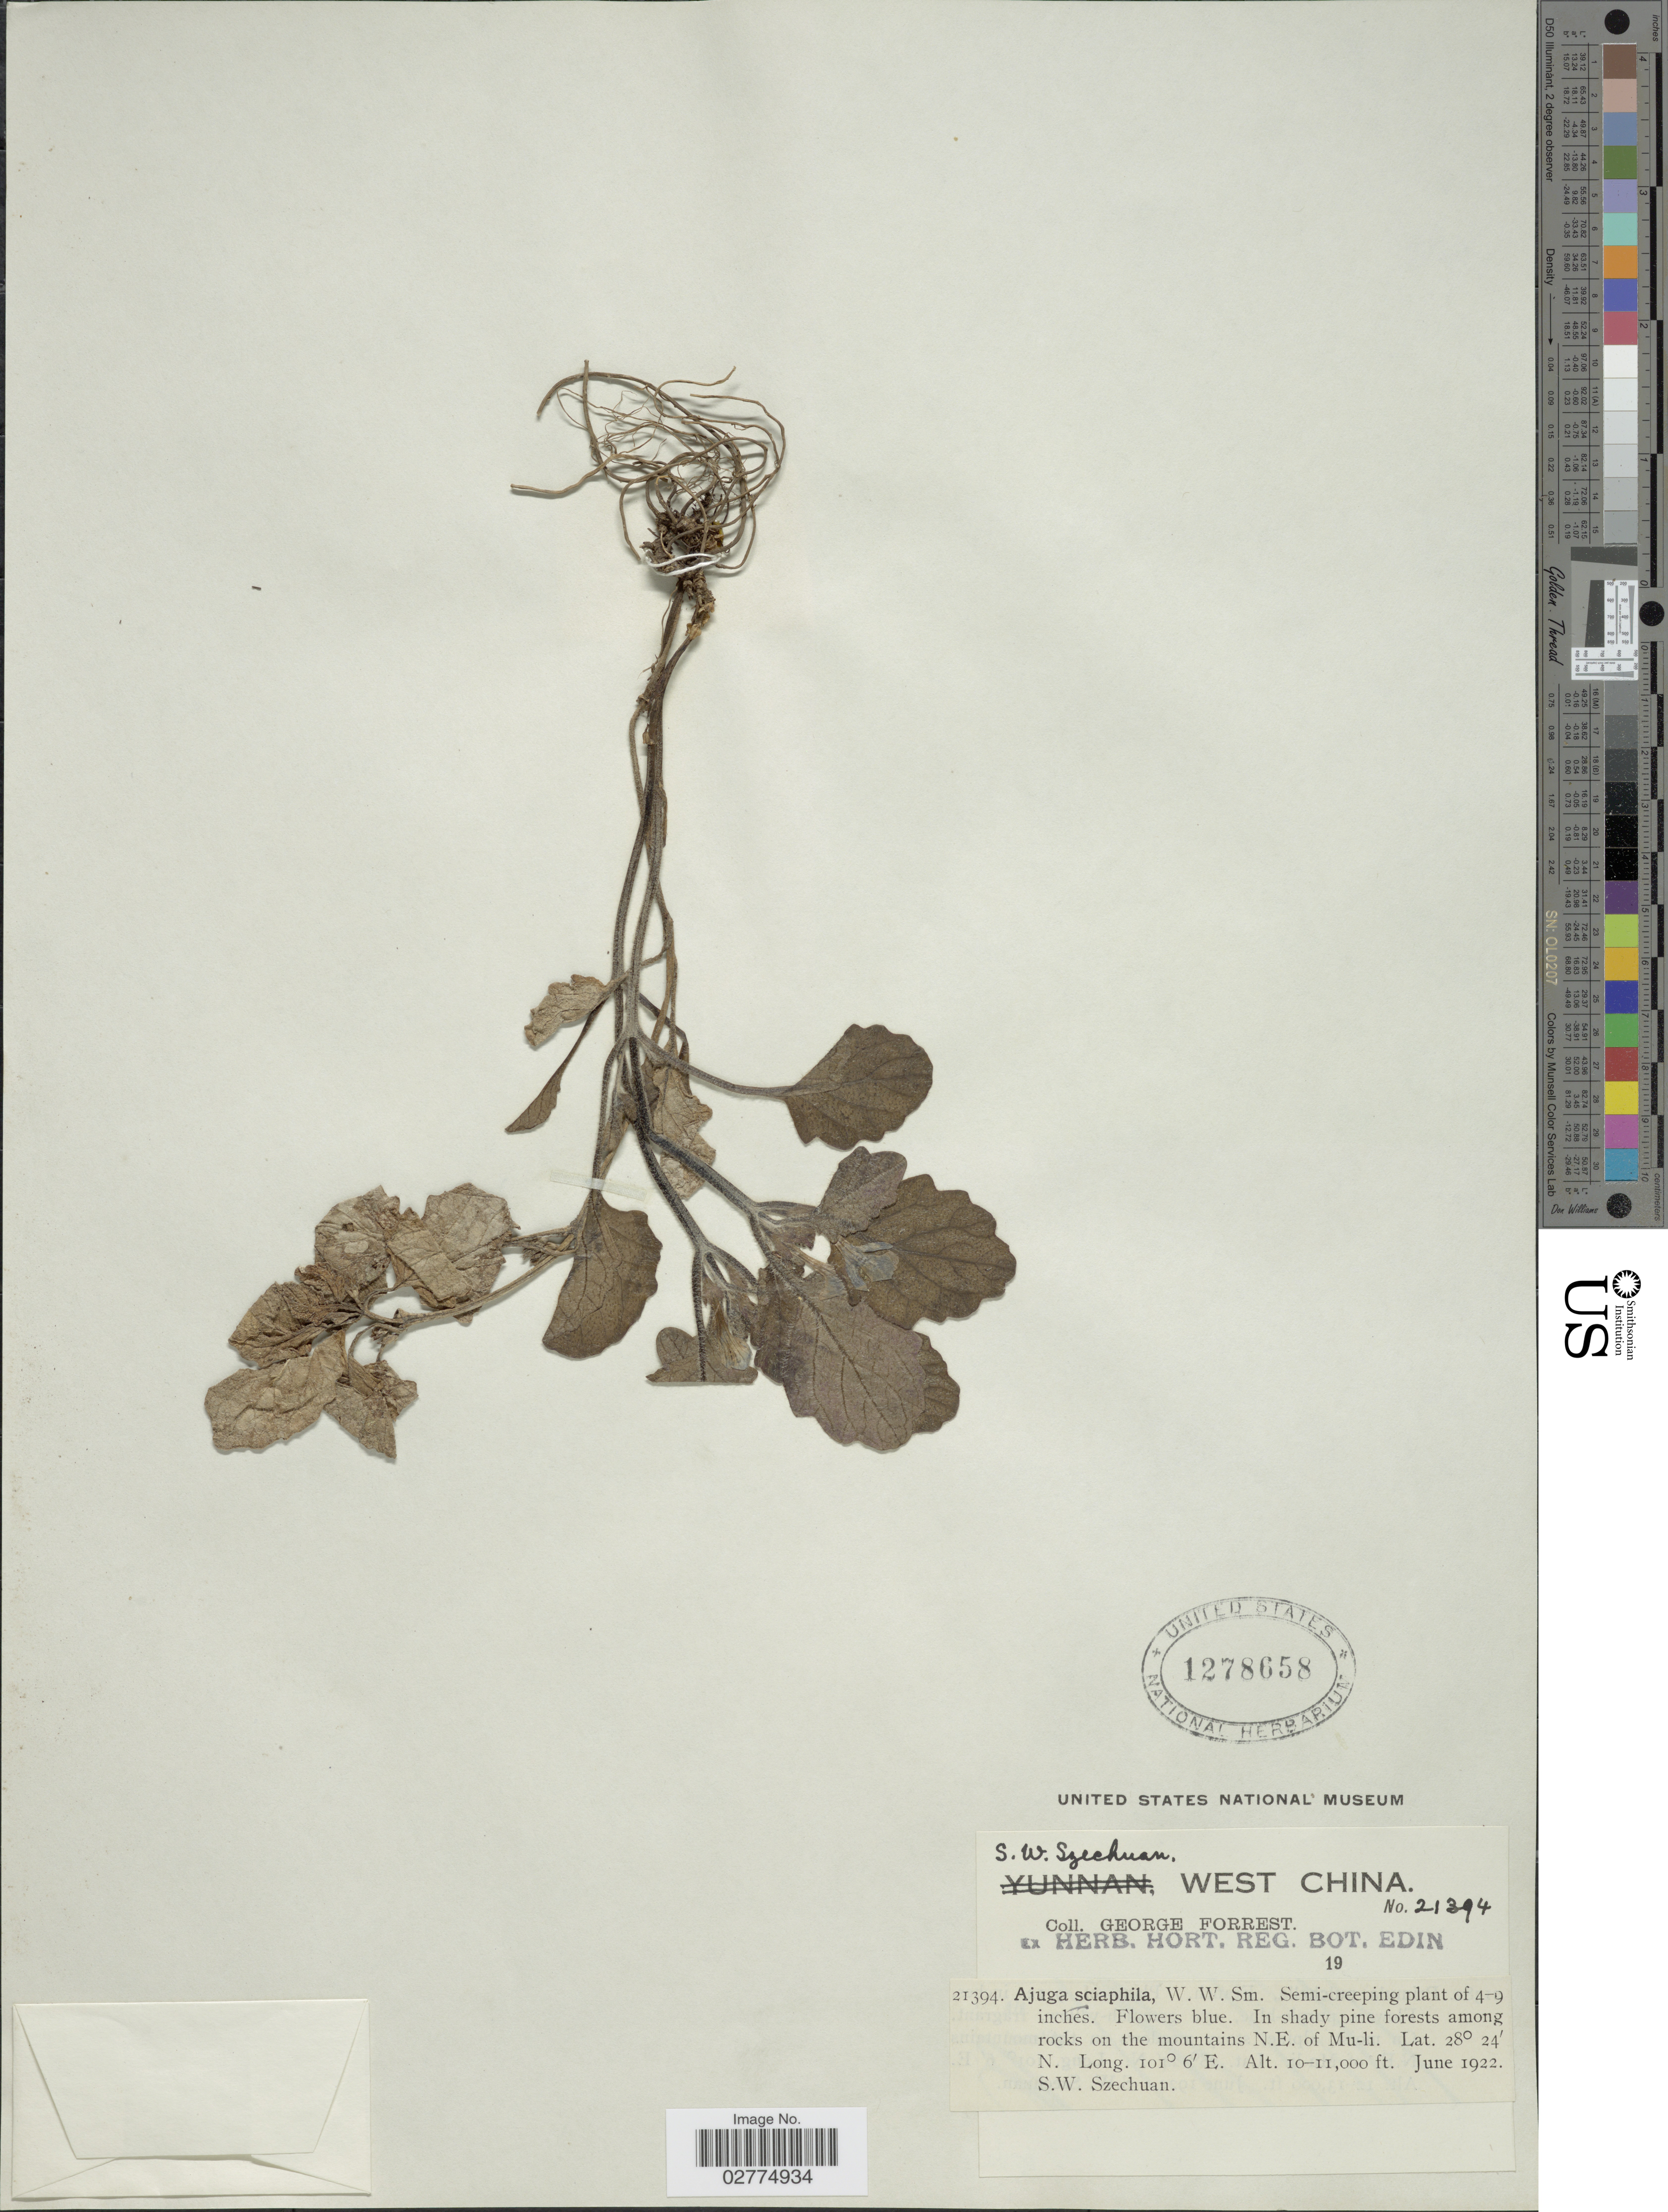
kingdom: Plantae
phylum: Tracheophyta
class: Magnoliopsida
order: Lamiales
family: Lamiaceae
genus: Ajuga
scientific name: Ajuga sciaphila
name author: W.W. Sm.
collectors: G. Forrest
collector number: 21394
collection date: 1922-06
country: China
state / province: Sichuan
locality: West China. In shady pine forests among rocks on the mountains N.E. of Mu-li. S.W. Szechuan.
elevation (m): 3048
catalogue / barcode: US 1278658